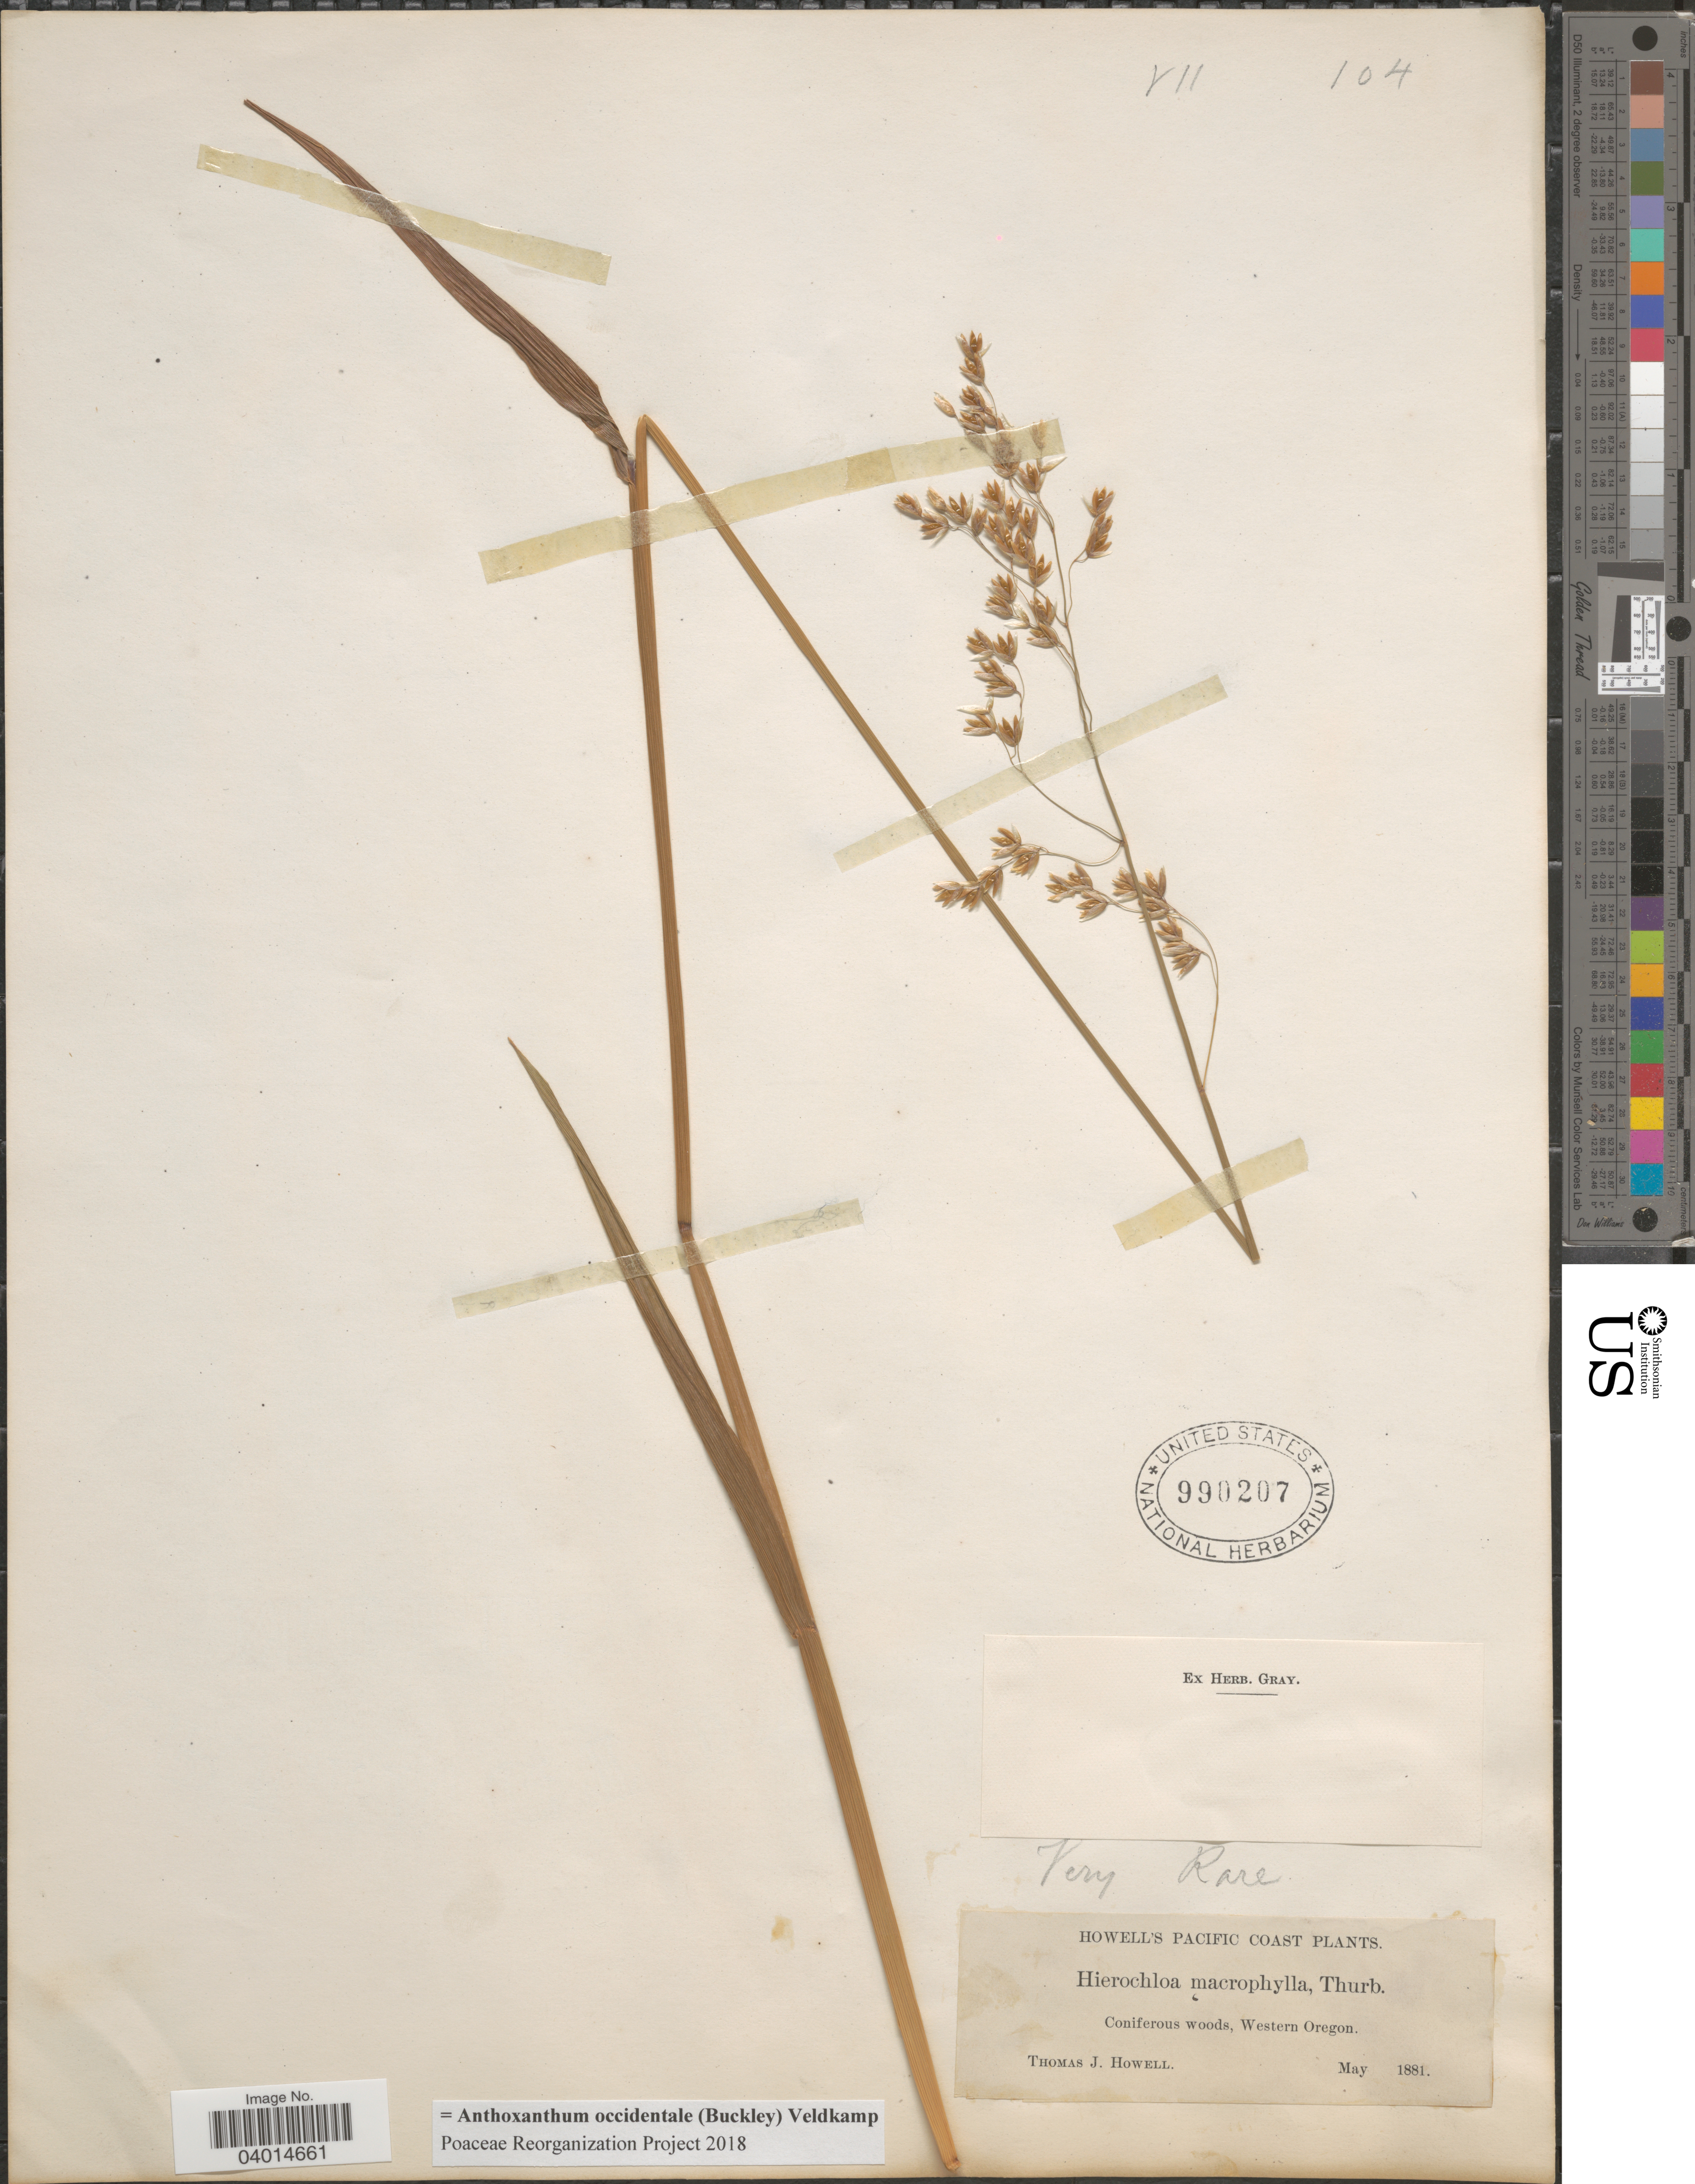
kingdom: Plantae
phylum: Tracheophyta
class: Liliopsida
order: Poales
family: Poaceae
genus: Anthoxanthum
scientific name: Anthoxanthum occidentale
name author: (Buckley) Veldkamp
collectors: T. J. Howell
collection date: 1881-05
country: United States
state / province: Oregon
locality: Pacific Coast. Coniferous woods, Western Oregon.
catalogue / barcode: US 990207